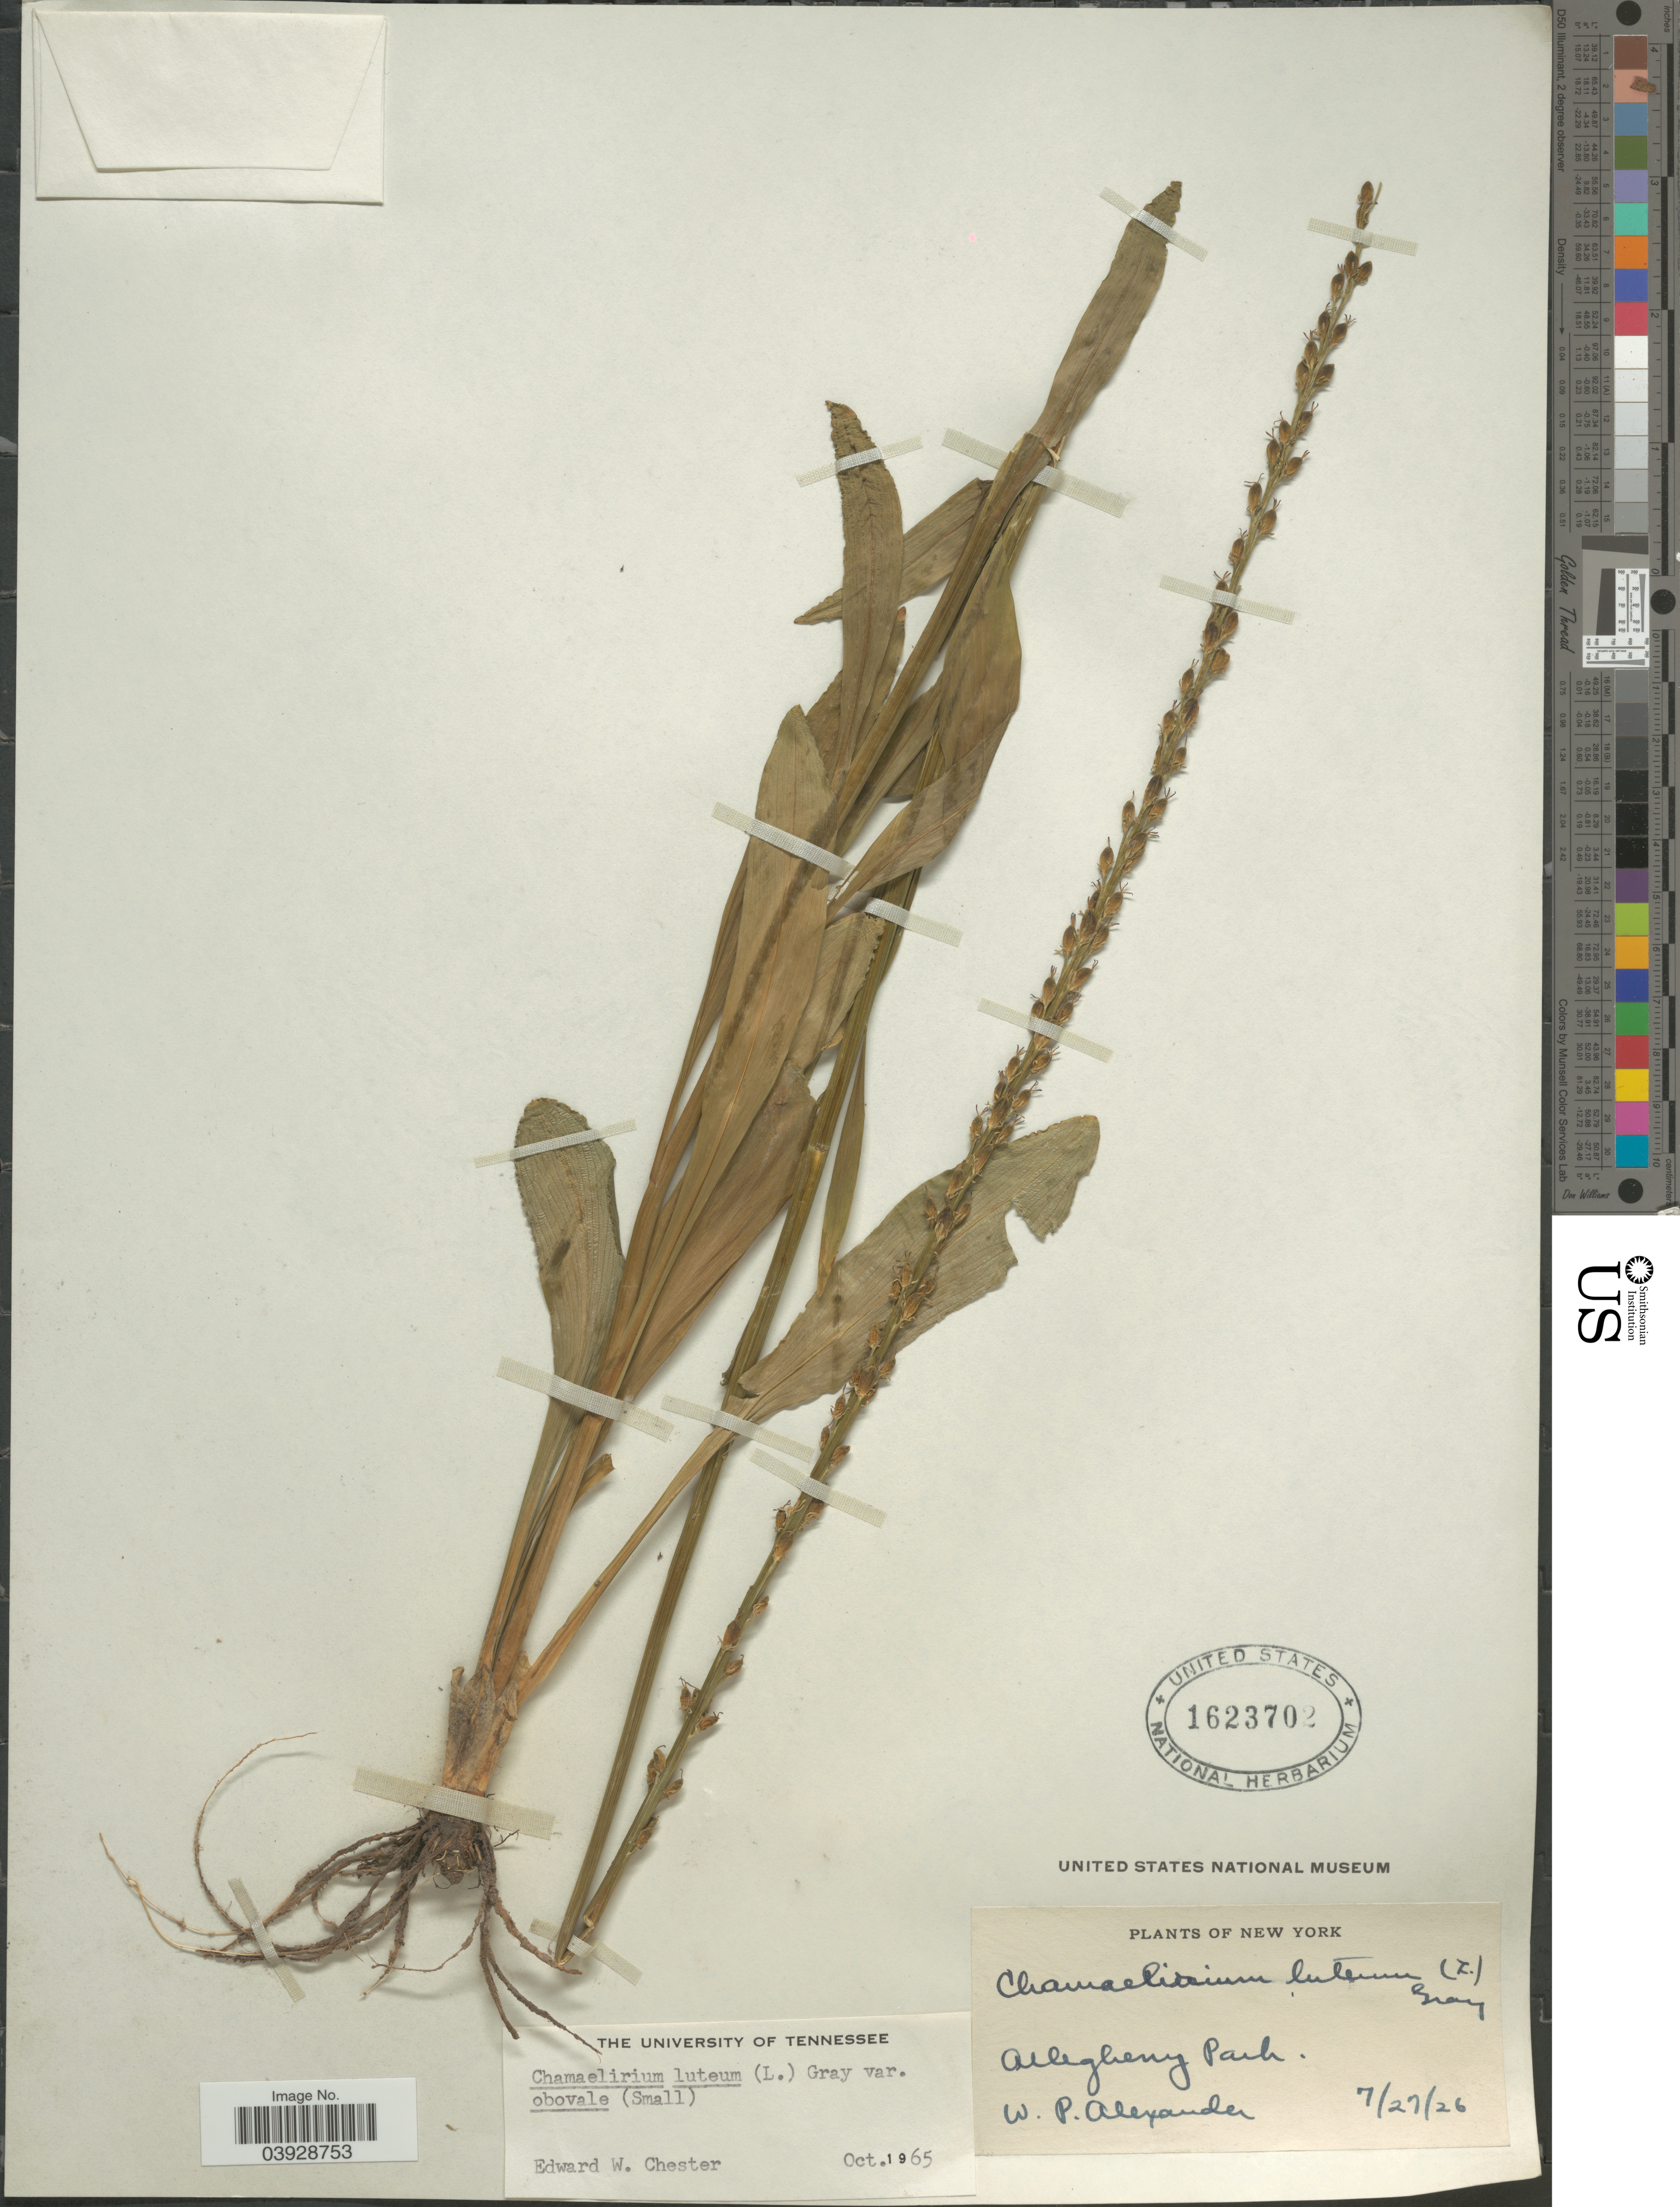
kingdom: Plantae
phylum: Tracheophyta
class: Liliopsida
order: Liliales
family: Melanthiaceae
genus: Chamaelirium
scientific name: Chamaelirium luteum var. obovale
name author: (Small) ined.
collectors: W. P. Alexander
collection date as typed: Transcribed d/m/y: 29/7/26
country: United States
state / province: New York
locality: Allegheny Park.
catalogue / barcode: US 1623702